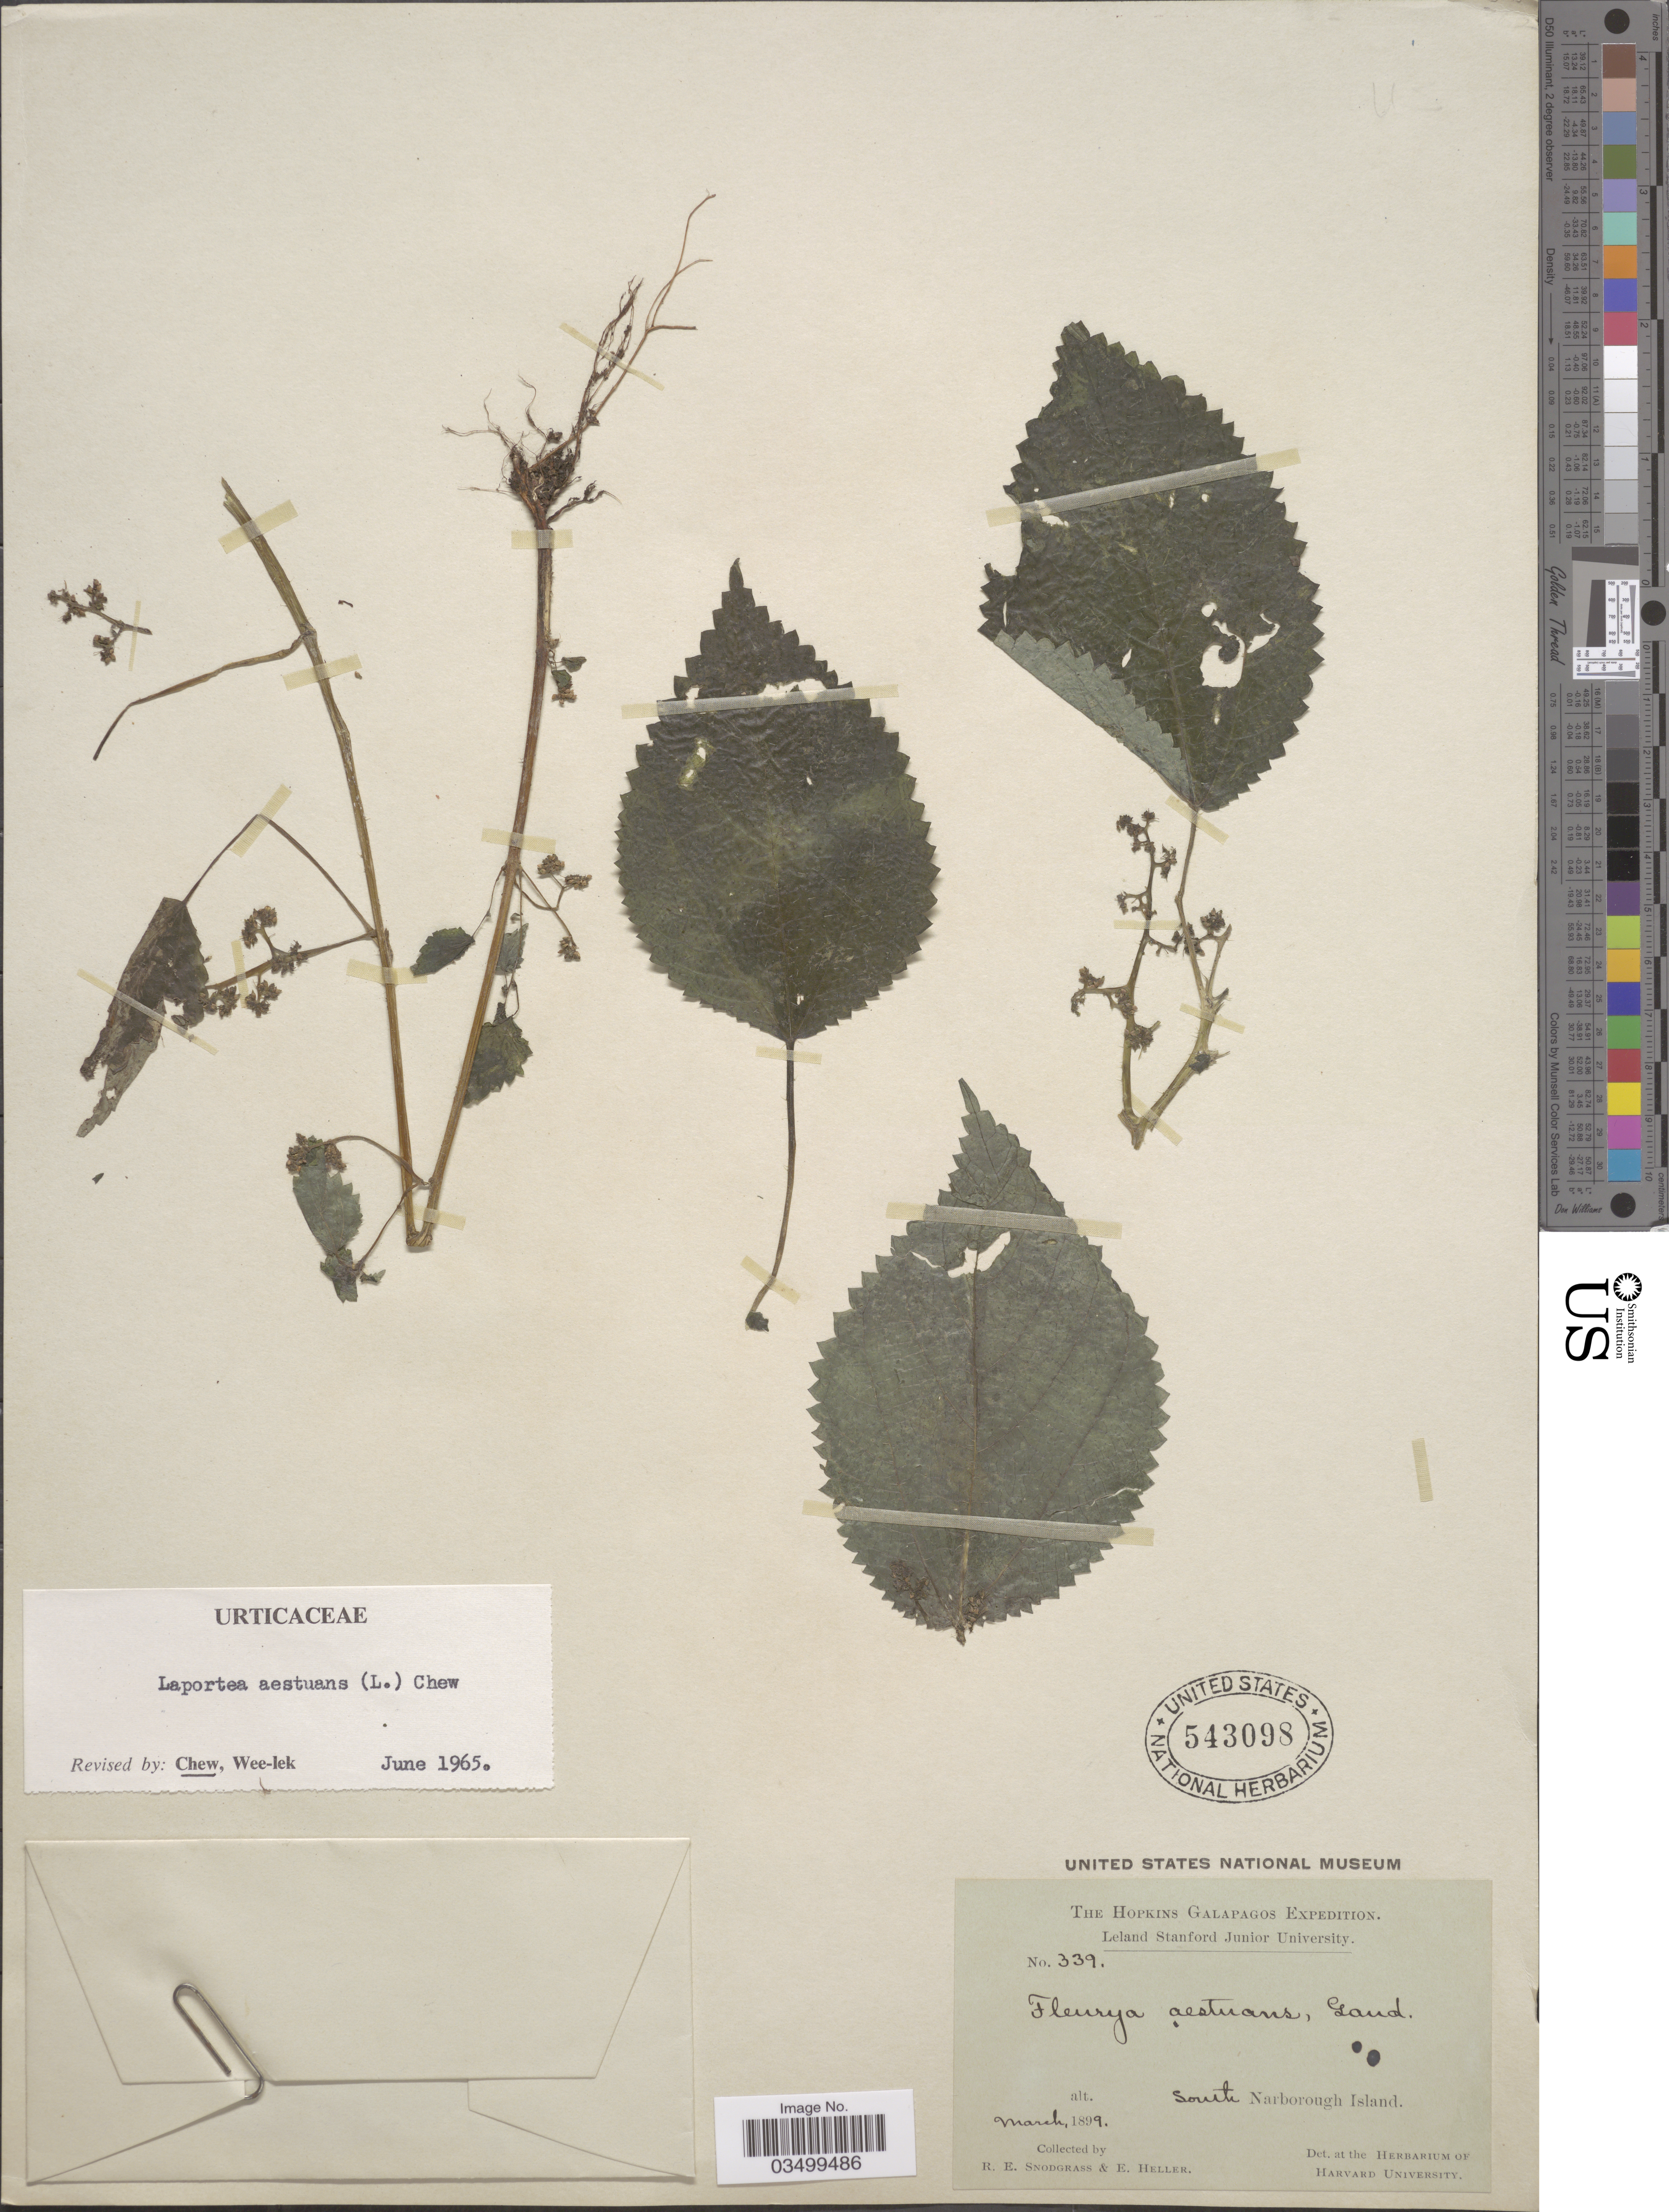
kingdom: Plantae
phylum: Tracheophyta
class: Magnoliopsida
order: Rosales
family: Urticaceae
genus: Laportea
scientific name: Laportea aestuans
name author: (L.) Chew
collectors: R. E. Snodgrass & E. Heller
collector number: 339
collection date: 1899-03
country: Ecuador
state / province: Colón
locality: Galapagos. South Narborough Island.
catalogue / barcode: US 543098